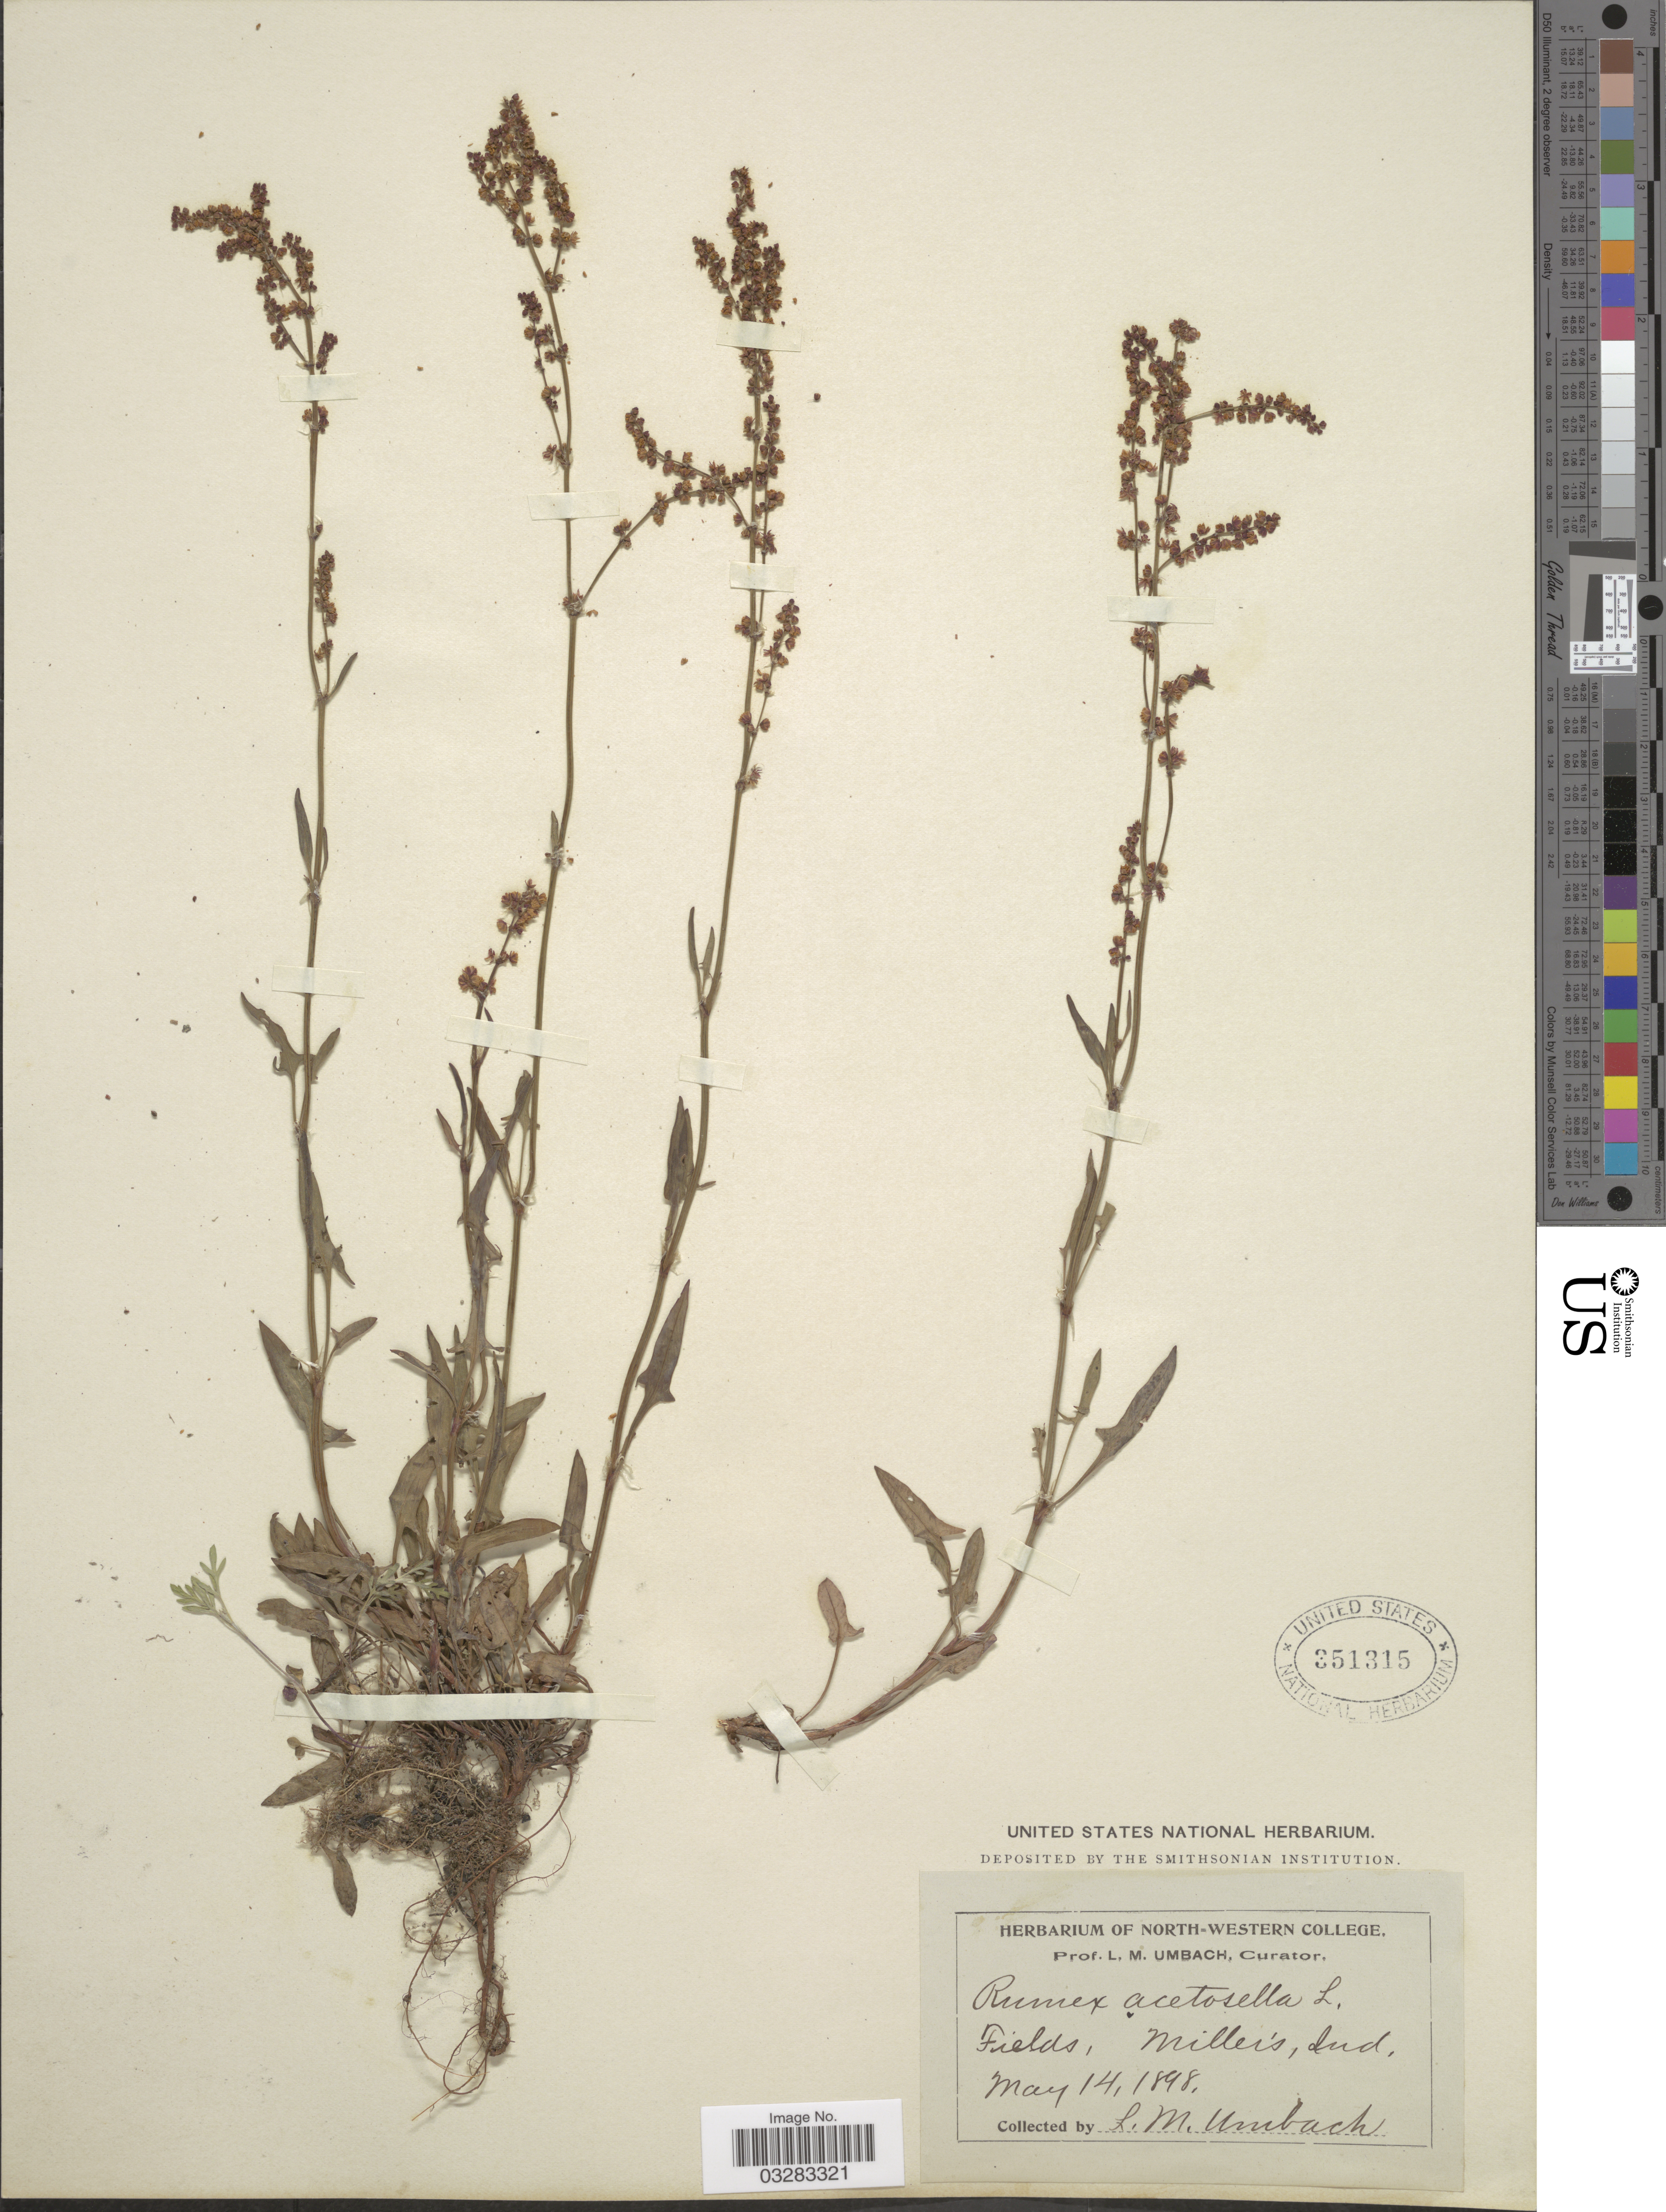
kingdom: Plantae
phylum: Tracheophyta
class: Magnoliopsida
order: Caryophyllales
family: Polygonaceae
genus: Rumex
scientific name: Rumex acetosella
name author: L.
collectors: L. M. Umbach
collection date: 1898-05-14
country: United States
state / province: Indiana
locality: Fields, Miller's.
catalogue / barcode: US 351315